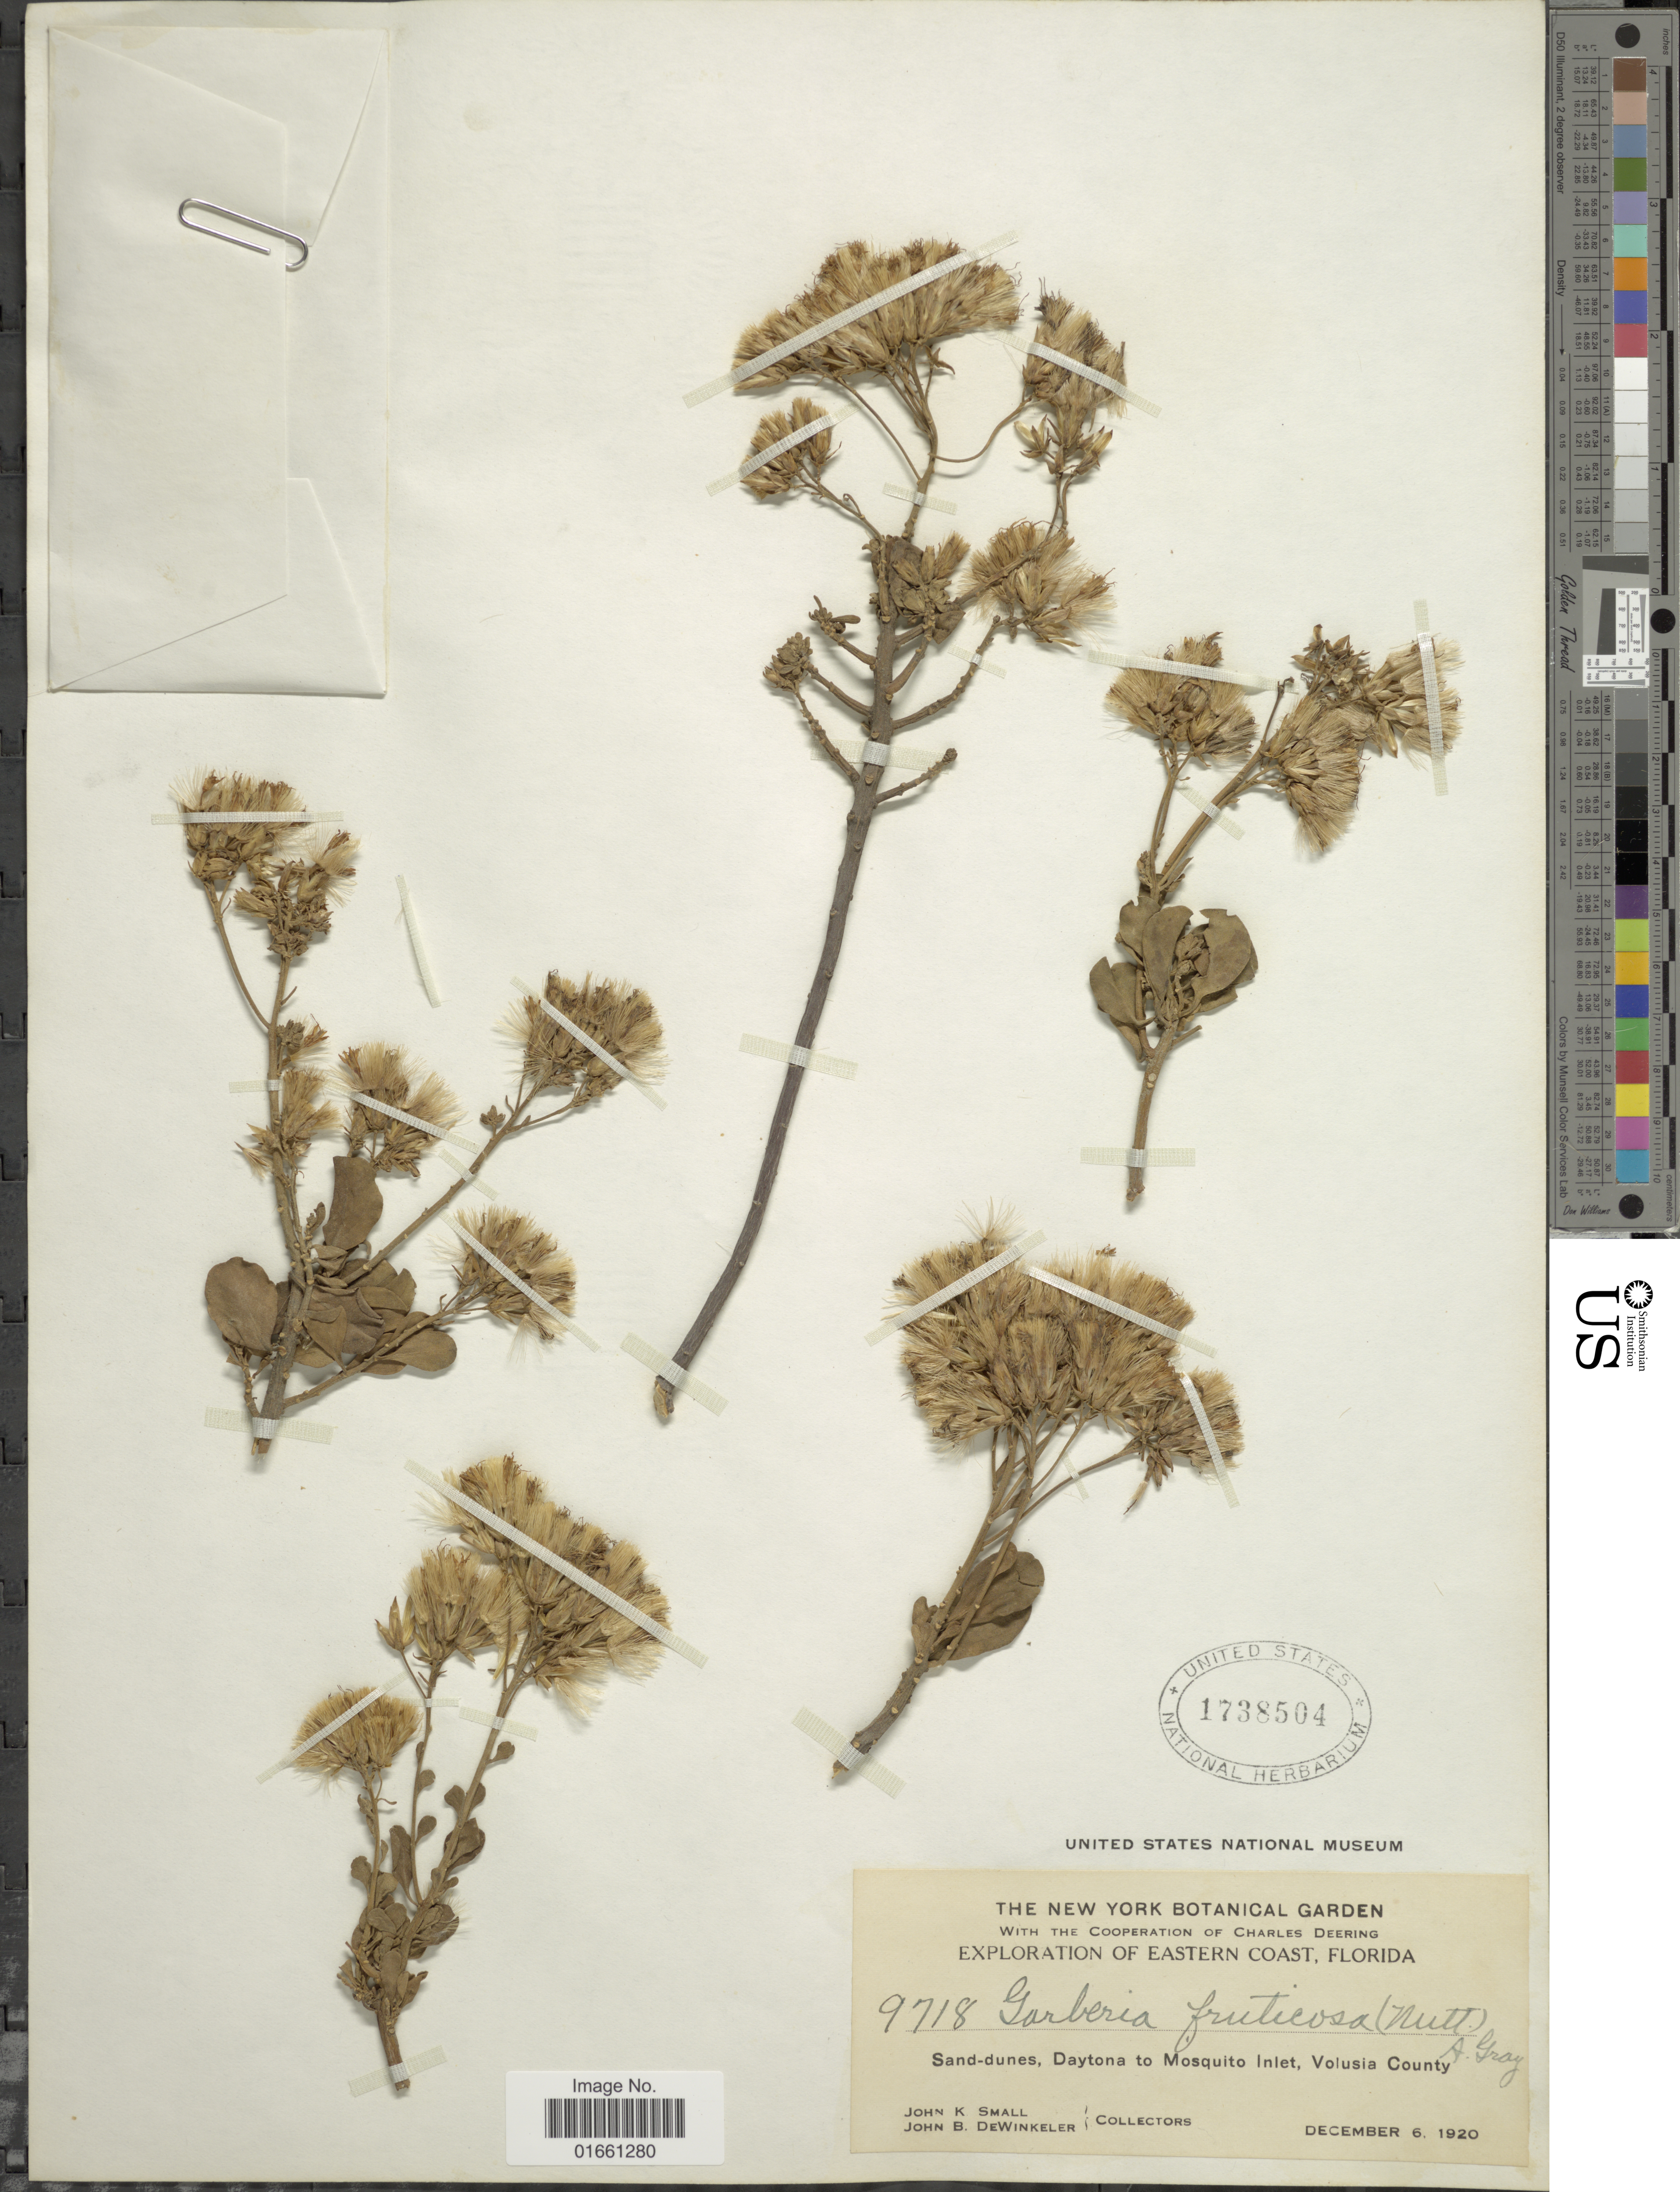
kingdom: Plantae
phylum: Tracheophyta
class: Magnoliopsida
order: Asterales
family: Asteraceae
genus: Garberia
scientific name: Garberia heterophylla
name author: (W. Bartram) Merr. & F. Harper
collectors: J. K. Small & J. B. Dewinkeler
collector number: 9718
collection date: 1920-12-06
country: United States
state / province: Florida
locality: Eastern coast, Sand - dunes , Daytona to Mosquito Inleet, Volusia County.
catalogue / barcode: US 1738504